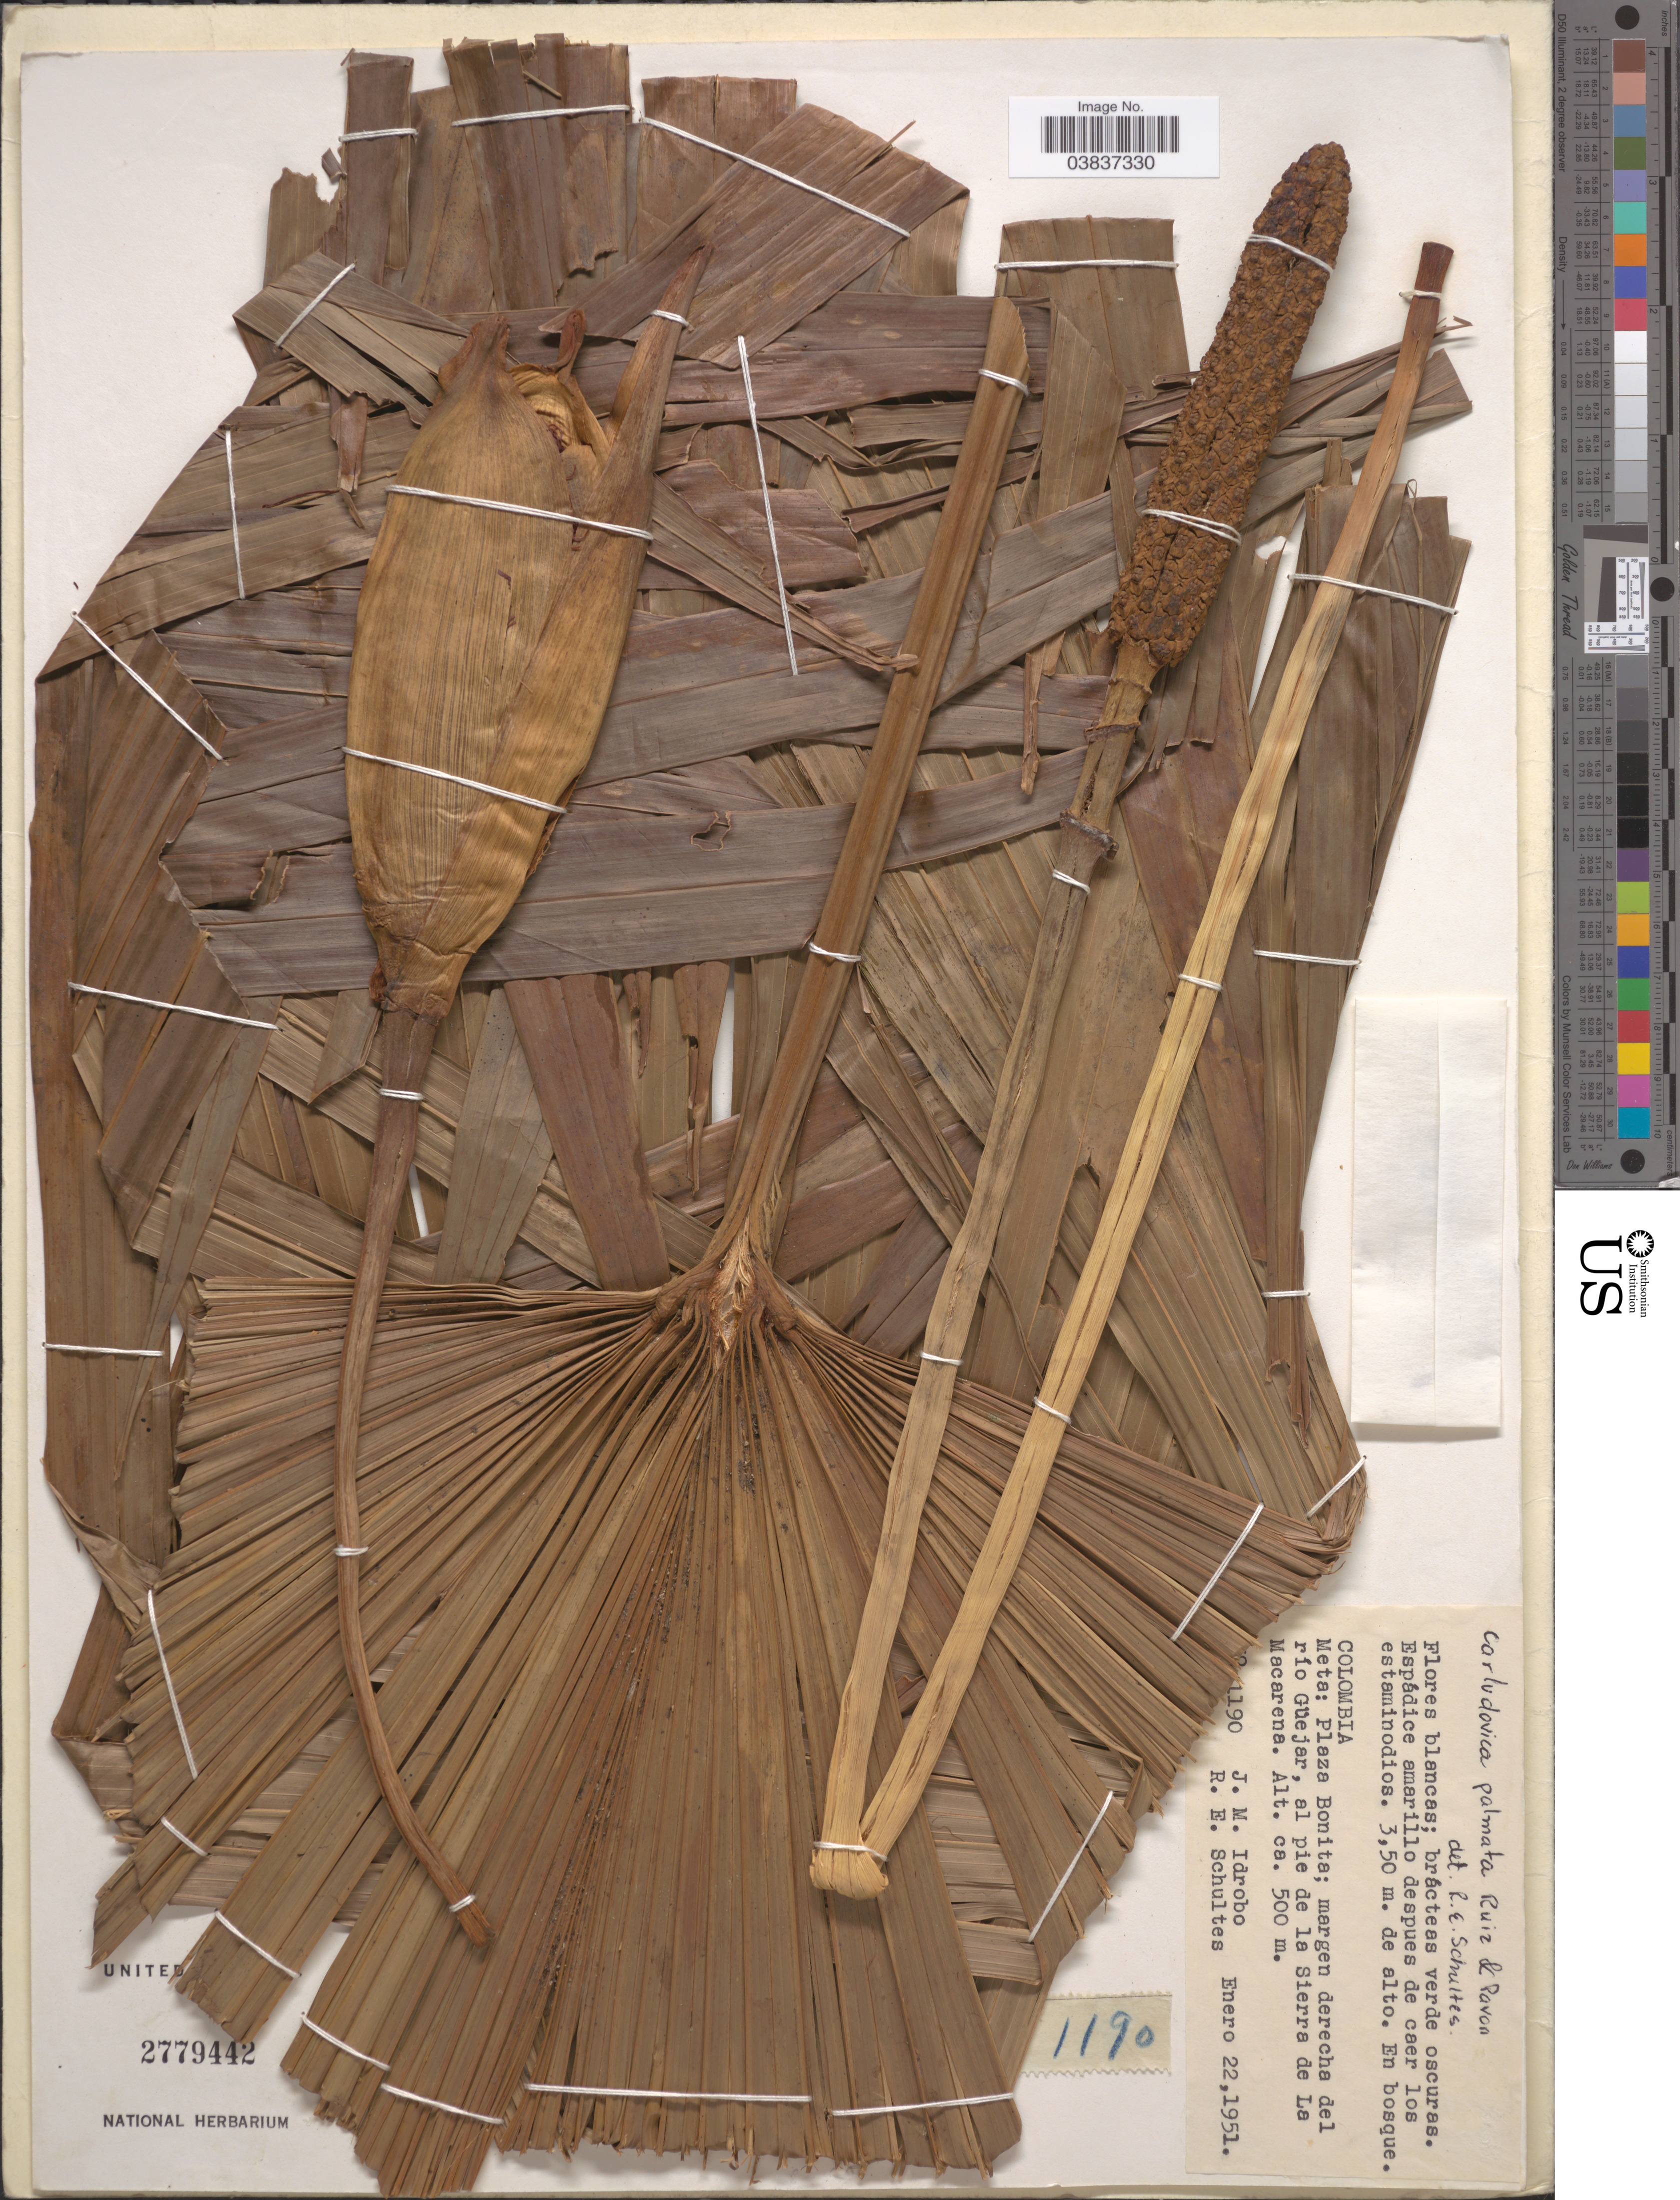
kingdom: Plantae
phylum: Tracheophyta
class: Liliopsida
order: Pandanales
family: Cyclanthaceae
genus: Carludovica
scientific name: Carludovica palmata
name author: Ruiz & Pav.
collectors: J. M. Idrobo & R. E. Schultes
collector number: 1190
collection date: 1951-01-22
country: Colombia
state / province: Meta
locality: Plaza Bonita; margen derecha del río Güejar, al pie de la Sierra de La Macarena.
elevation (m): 500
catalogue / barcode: US 2779442